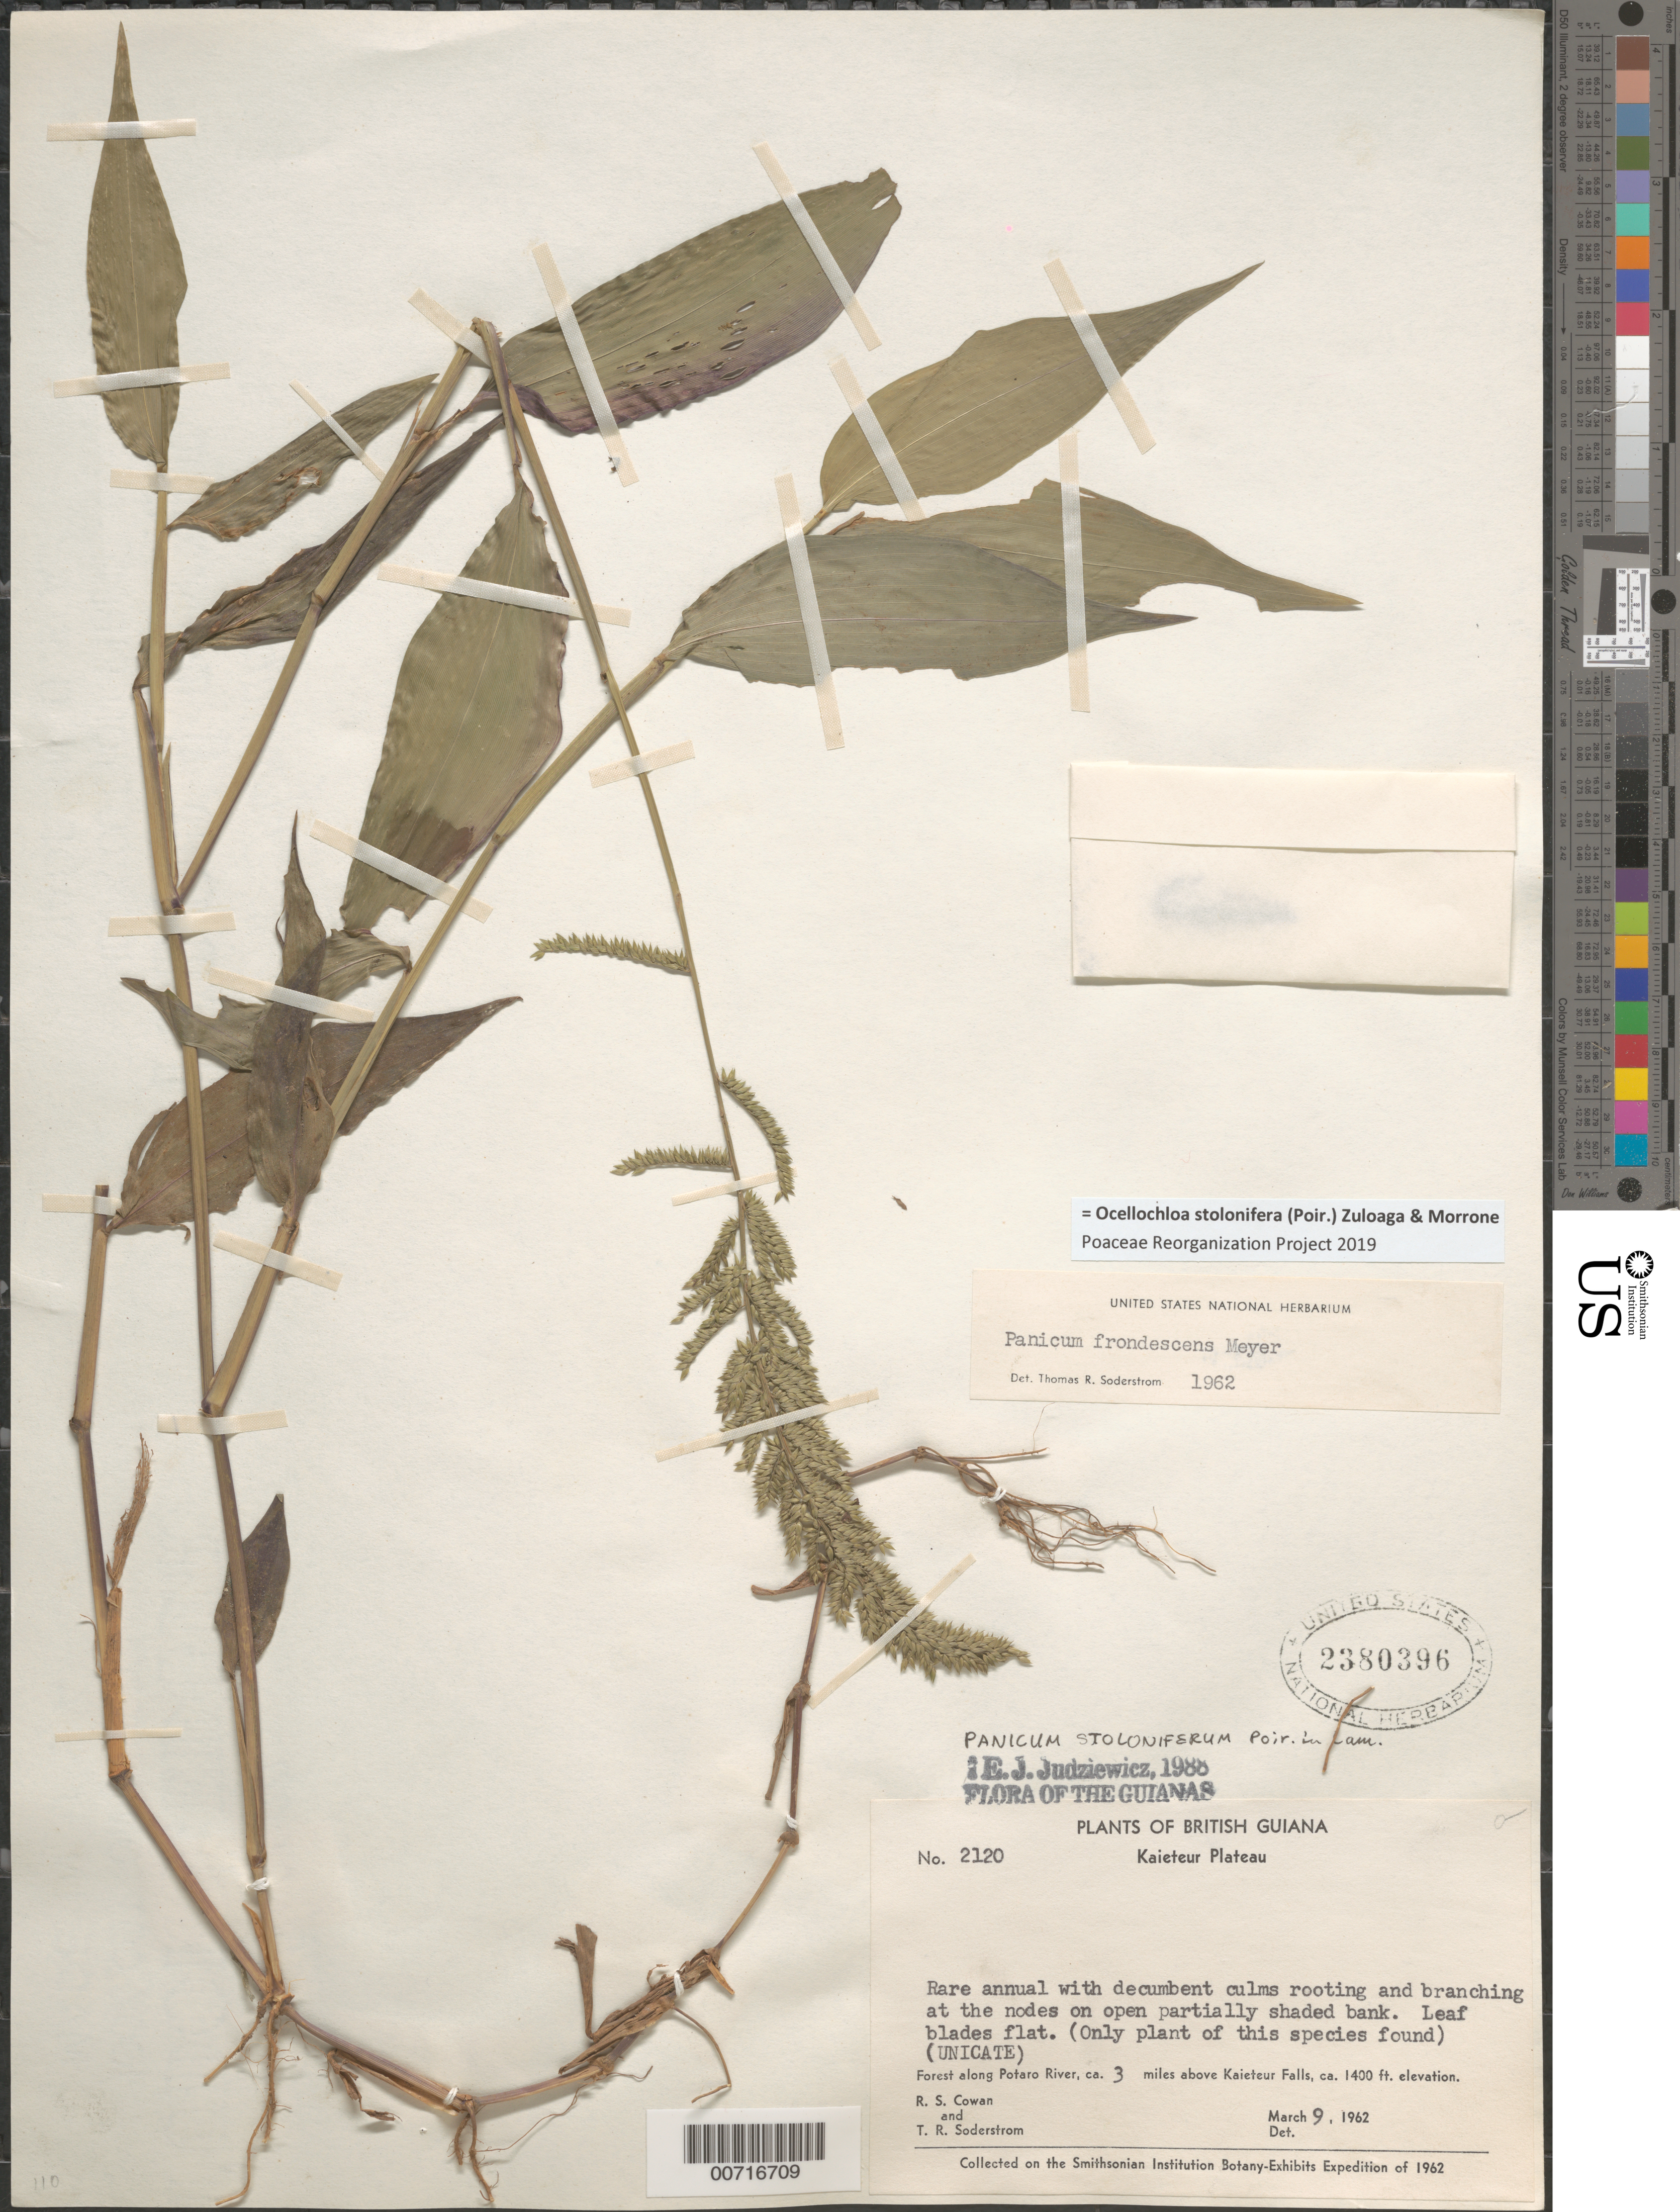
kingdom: Plantae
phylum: Tracheophyta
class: Liliopsida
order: Poales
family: Poaceae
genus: Panicum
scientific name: Panicum stoloniferum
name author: Poir.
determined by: Judziewicz, E. J.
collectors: R. S. Cowan & T. R. Soderstrom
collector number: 2120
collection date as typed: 9-Mar-62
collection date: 1962-03-09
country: Guyana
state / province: Potaro-Siparuni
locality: Potaro River, ca. 3 mi. above Kaieteur Falls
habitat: Open partially shaded bank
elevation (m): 427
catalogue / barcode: US 2380396